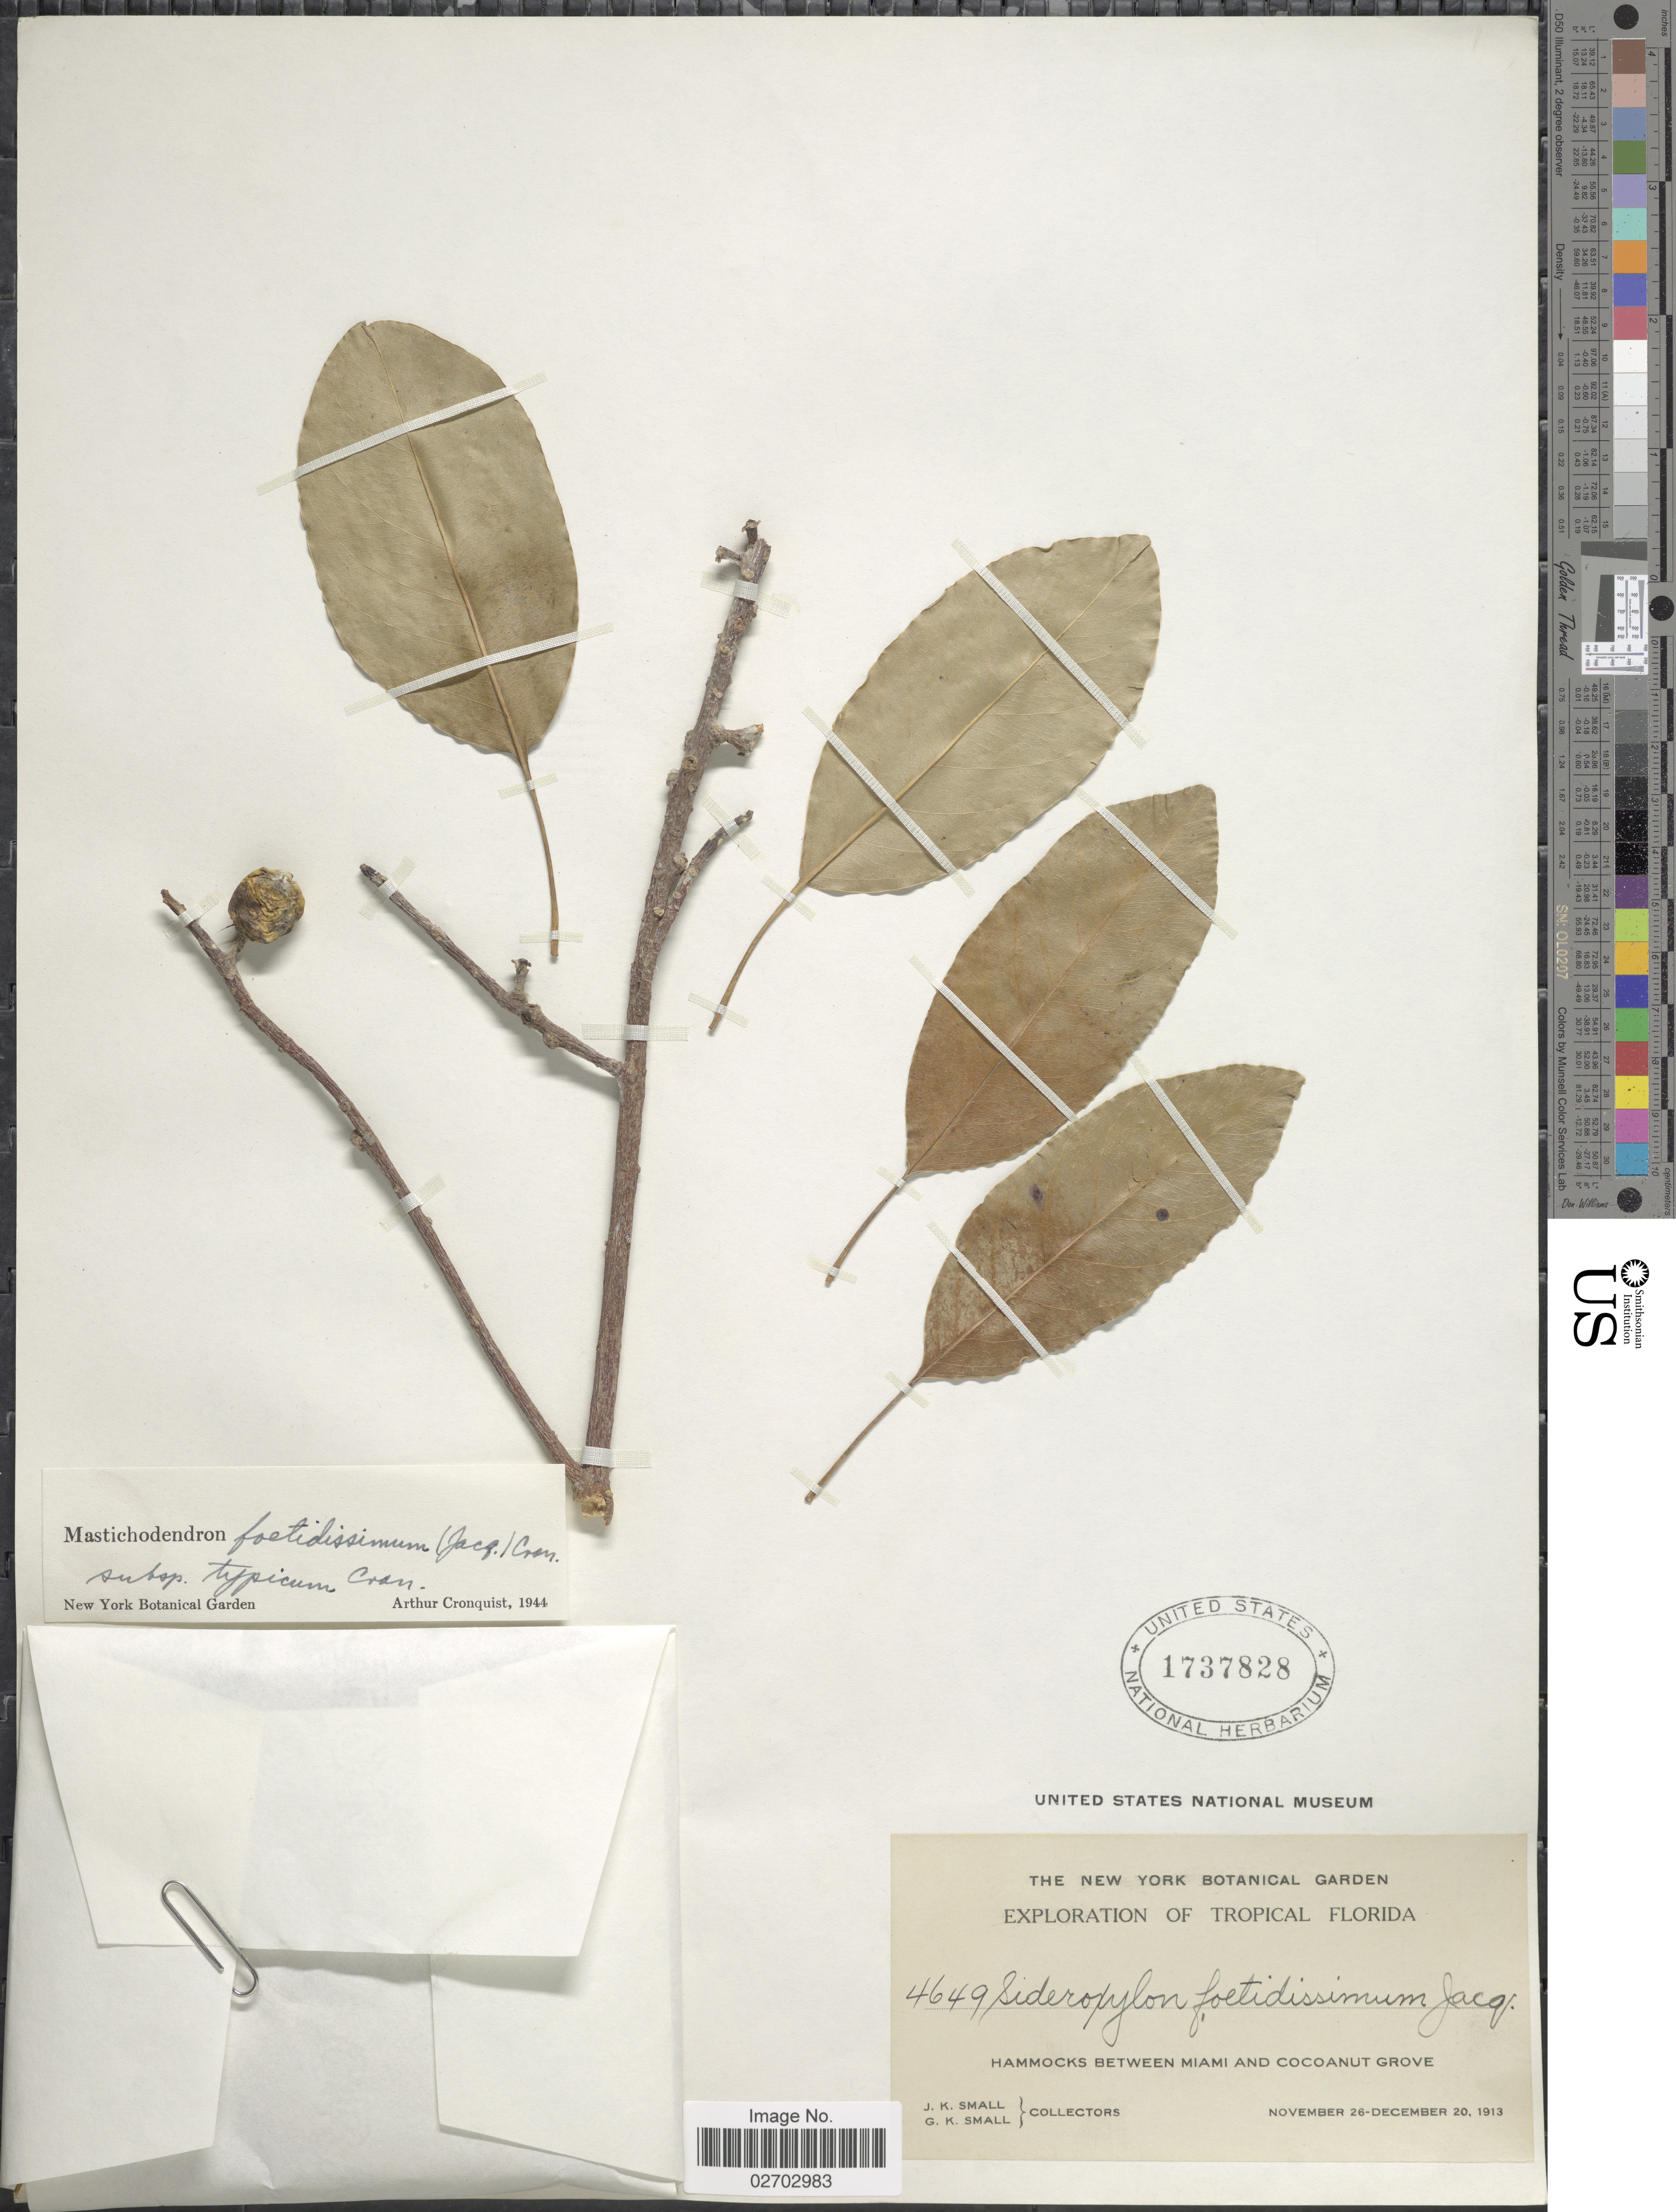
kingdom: Plantae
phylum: Tracheophyta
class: Magnoliopsida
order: Ericales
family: Sapotaceae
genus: Sideroxylon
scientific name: Sideroxylon foetidissimum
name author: Jacq.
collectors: J. K. Small & G. K. Small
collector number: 4649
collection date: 1913-11-26/1913-12-20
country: United States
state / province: Florida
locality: Tropical Florida, Hammocks between Miami and Cocoanut Grove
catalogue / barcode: US 1737828